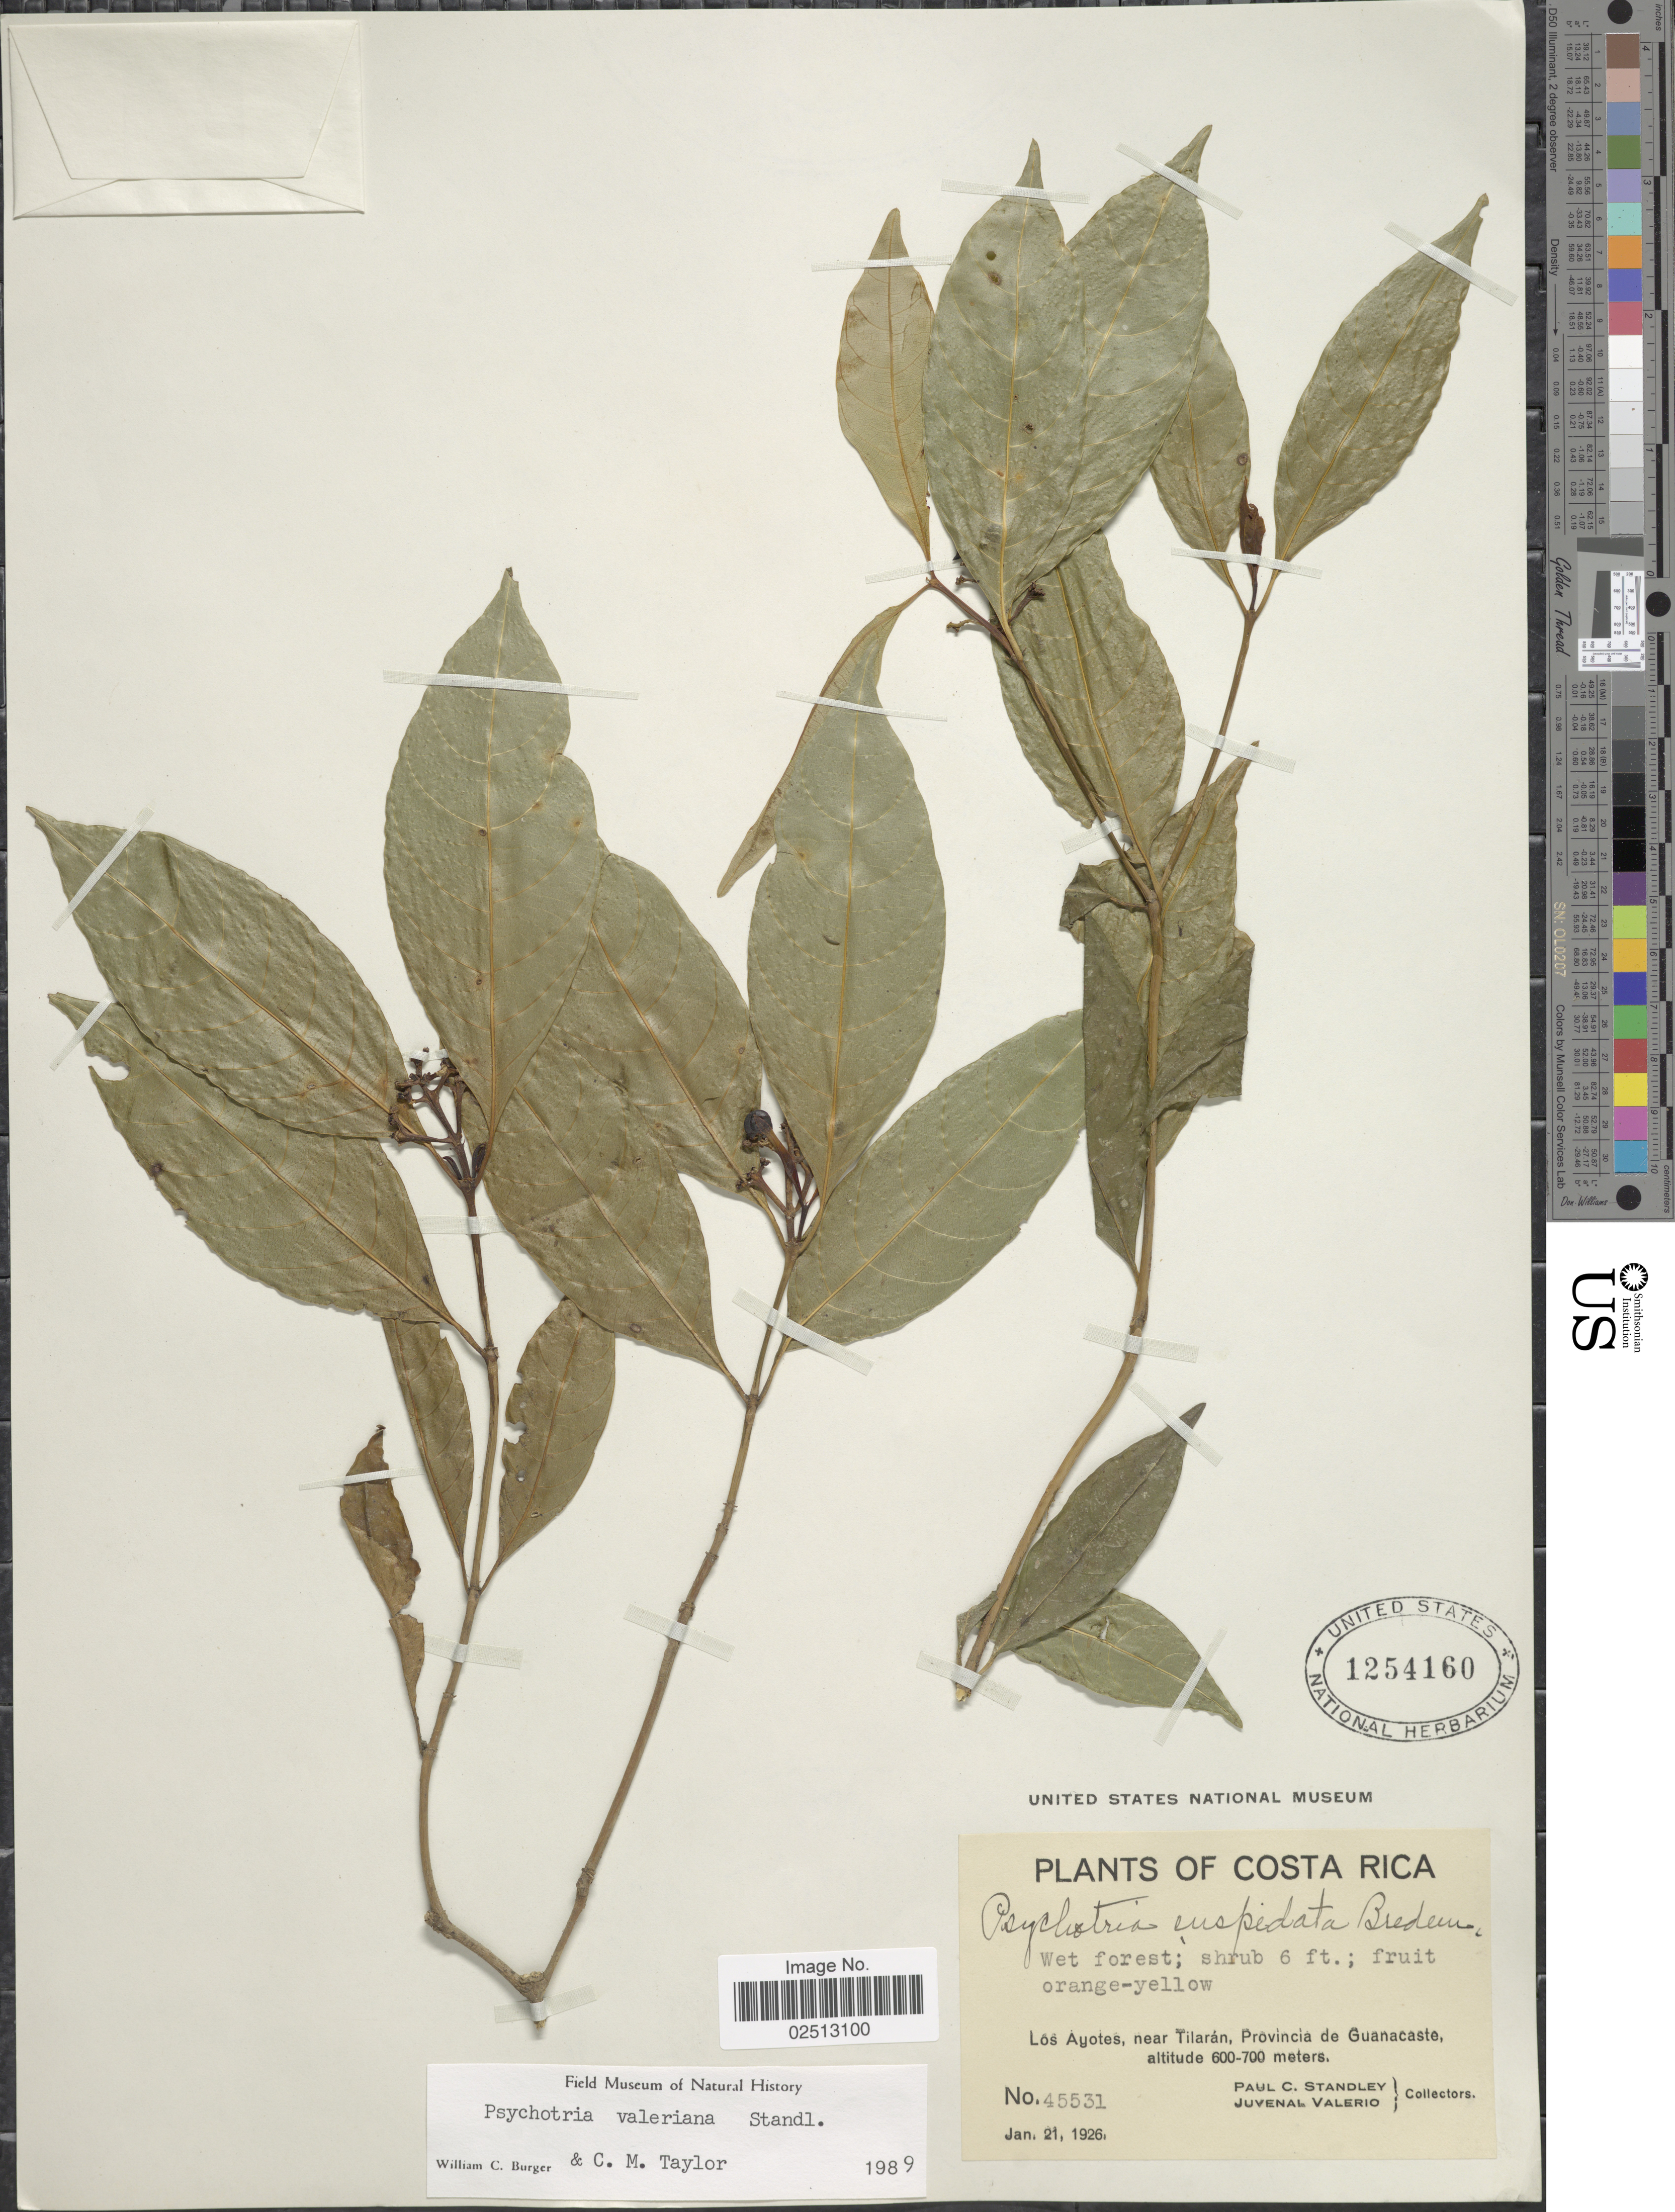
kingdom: Plantae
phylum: Tracheophyta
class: Magnoliopsida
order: Gentianales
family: Rubiaceae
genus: Psychotria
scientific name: Psychotria valeriana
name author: Standl.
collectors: P. C. Standley & R. Torres Rojas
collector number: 45531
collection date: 1926-01-21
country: Costa Rica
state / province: Guanacaste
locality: Los Ayotes, near Tilaran, Provincia de Guanacaste.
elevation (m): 600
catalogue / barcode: US 1254160